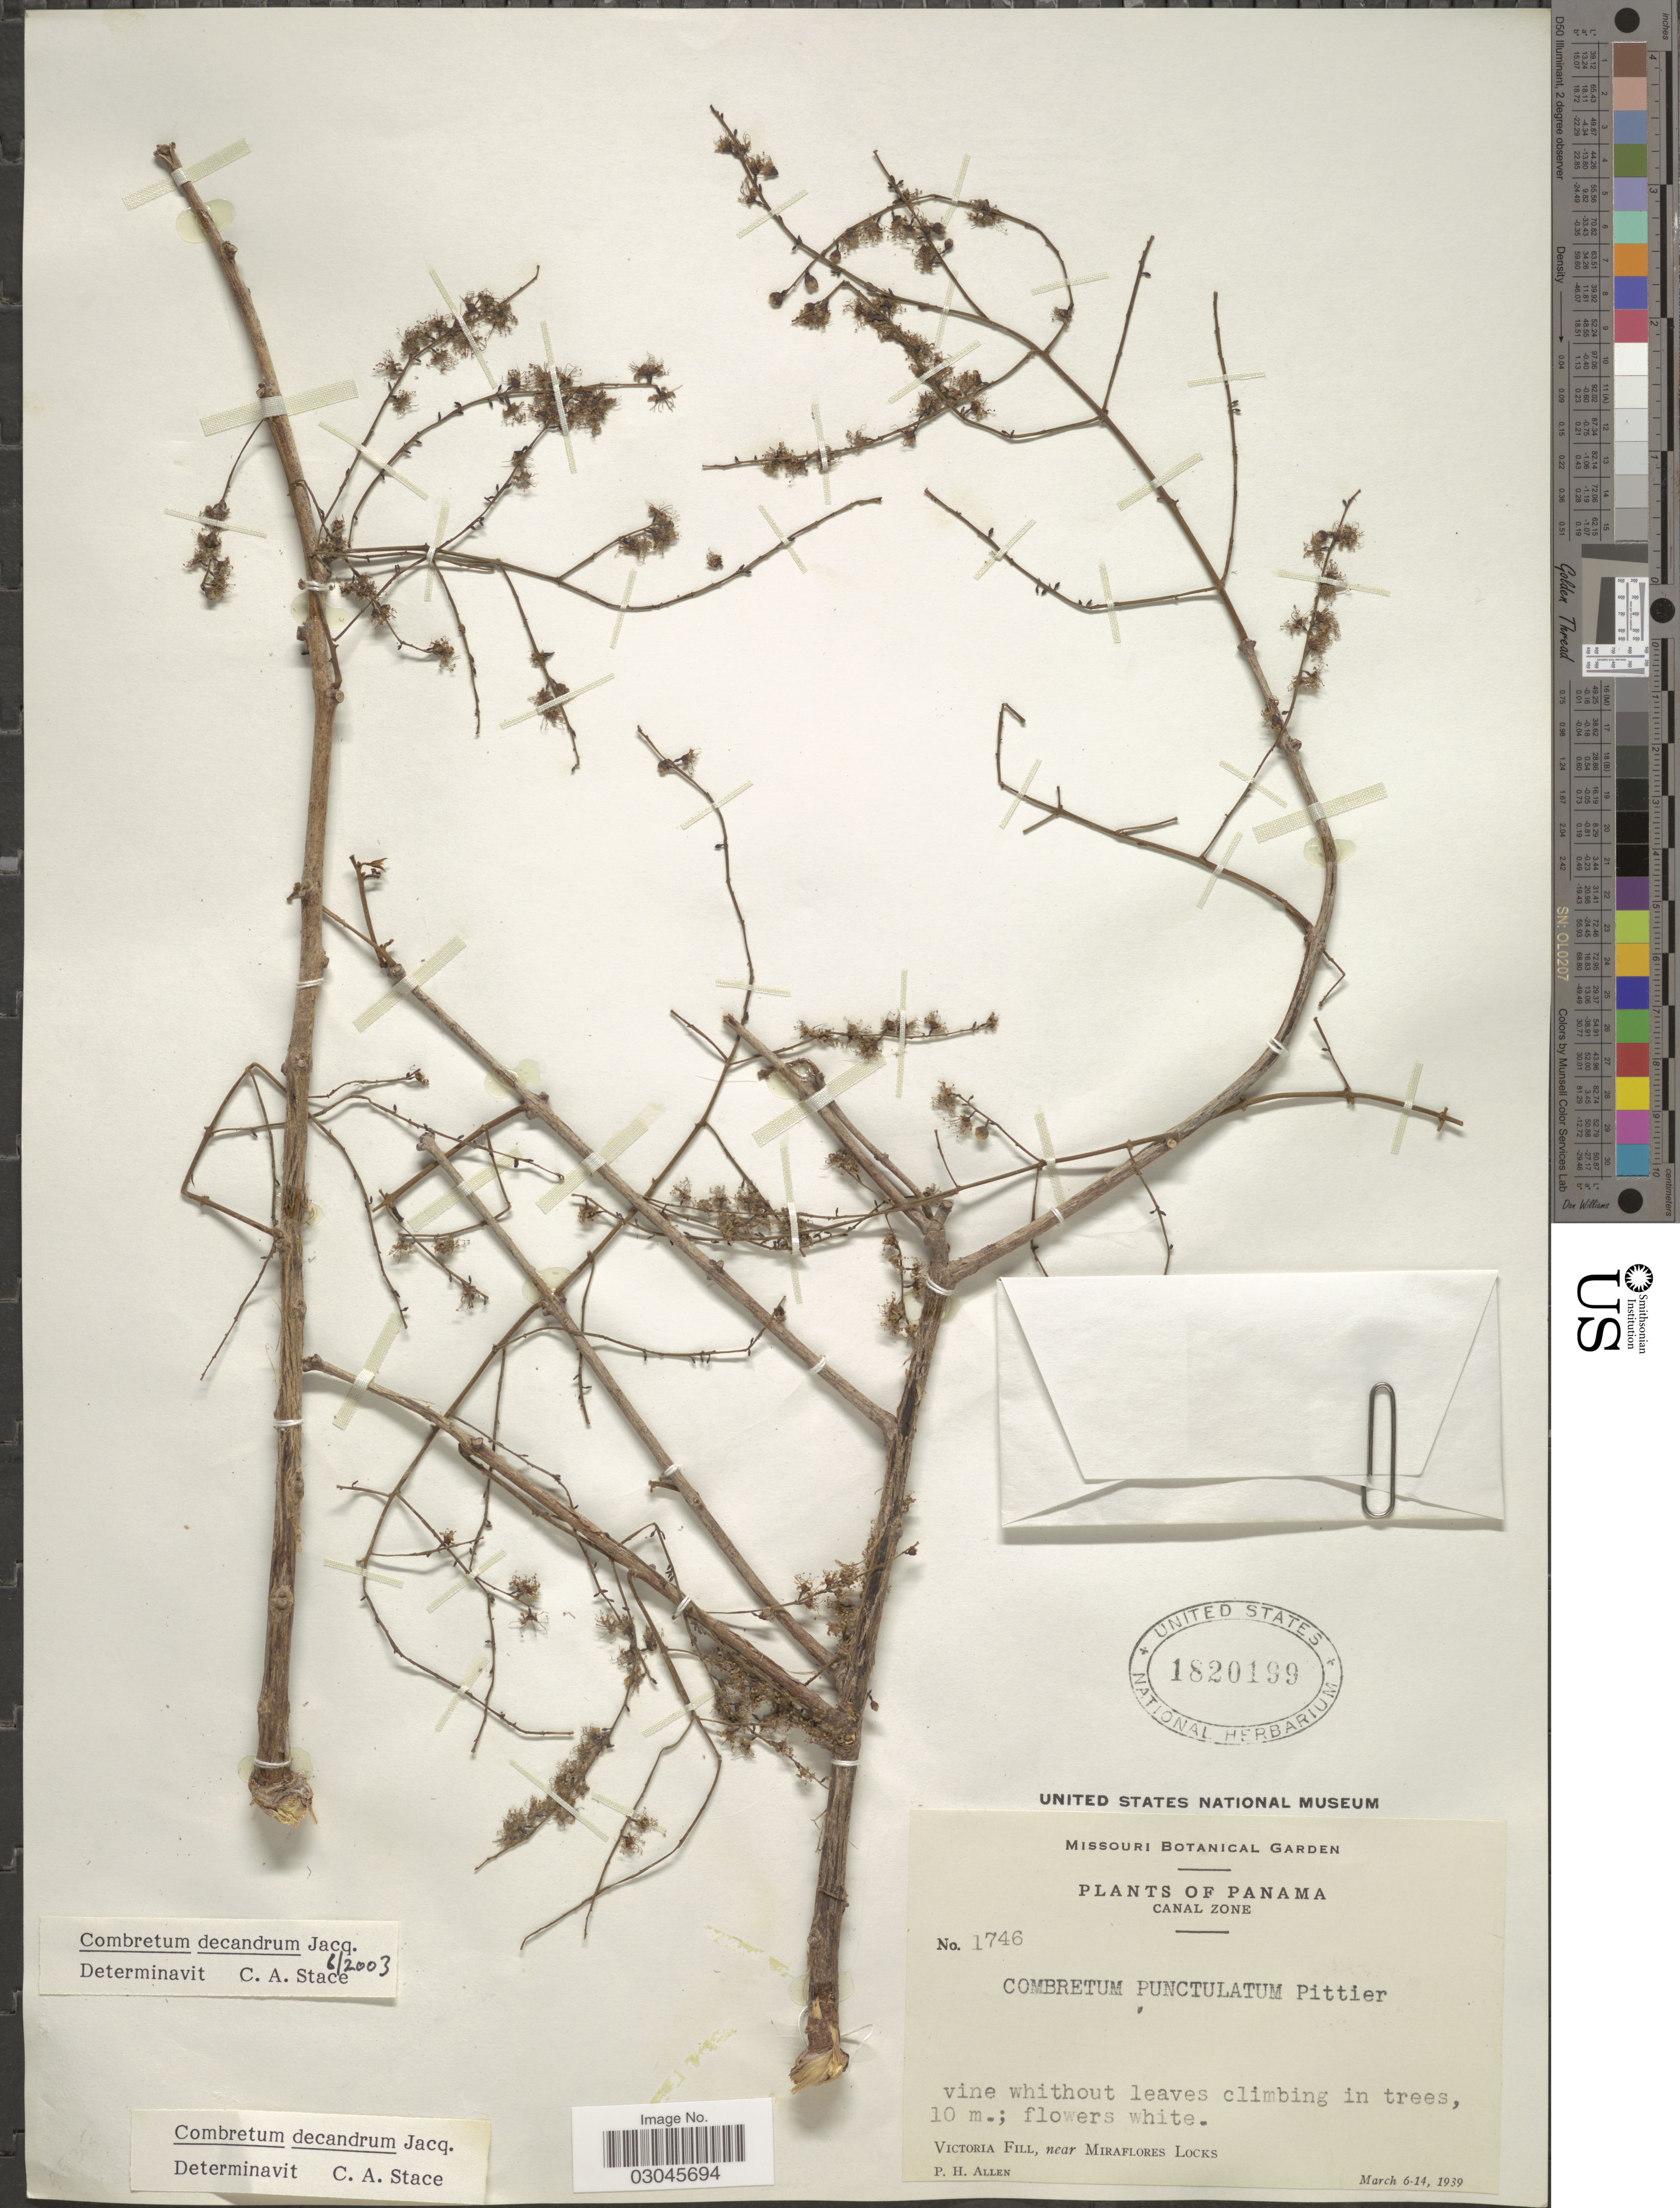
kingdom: Plantae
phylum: Tracheophyta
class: Magnoliopsida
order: Myrtales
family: Combretaceae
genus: Combretum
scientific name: Combretum decandrum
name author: Jacq.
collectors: P. H. Allen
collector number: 1746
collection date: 1939-03-06/1939-03-14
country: Panama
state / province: Panamá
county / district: Canal Zone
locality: Canal Zone. Victoria Fill, near Miraflores Locks.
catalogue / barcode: US 1820199